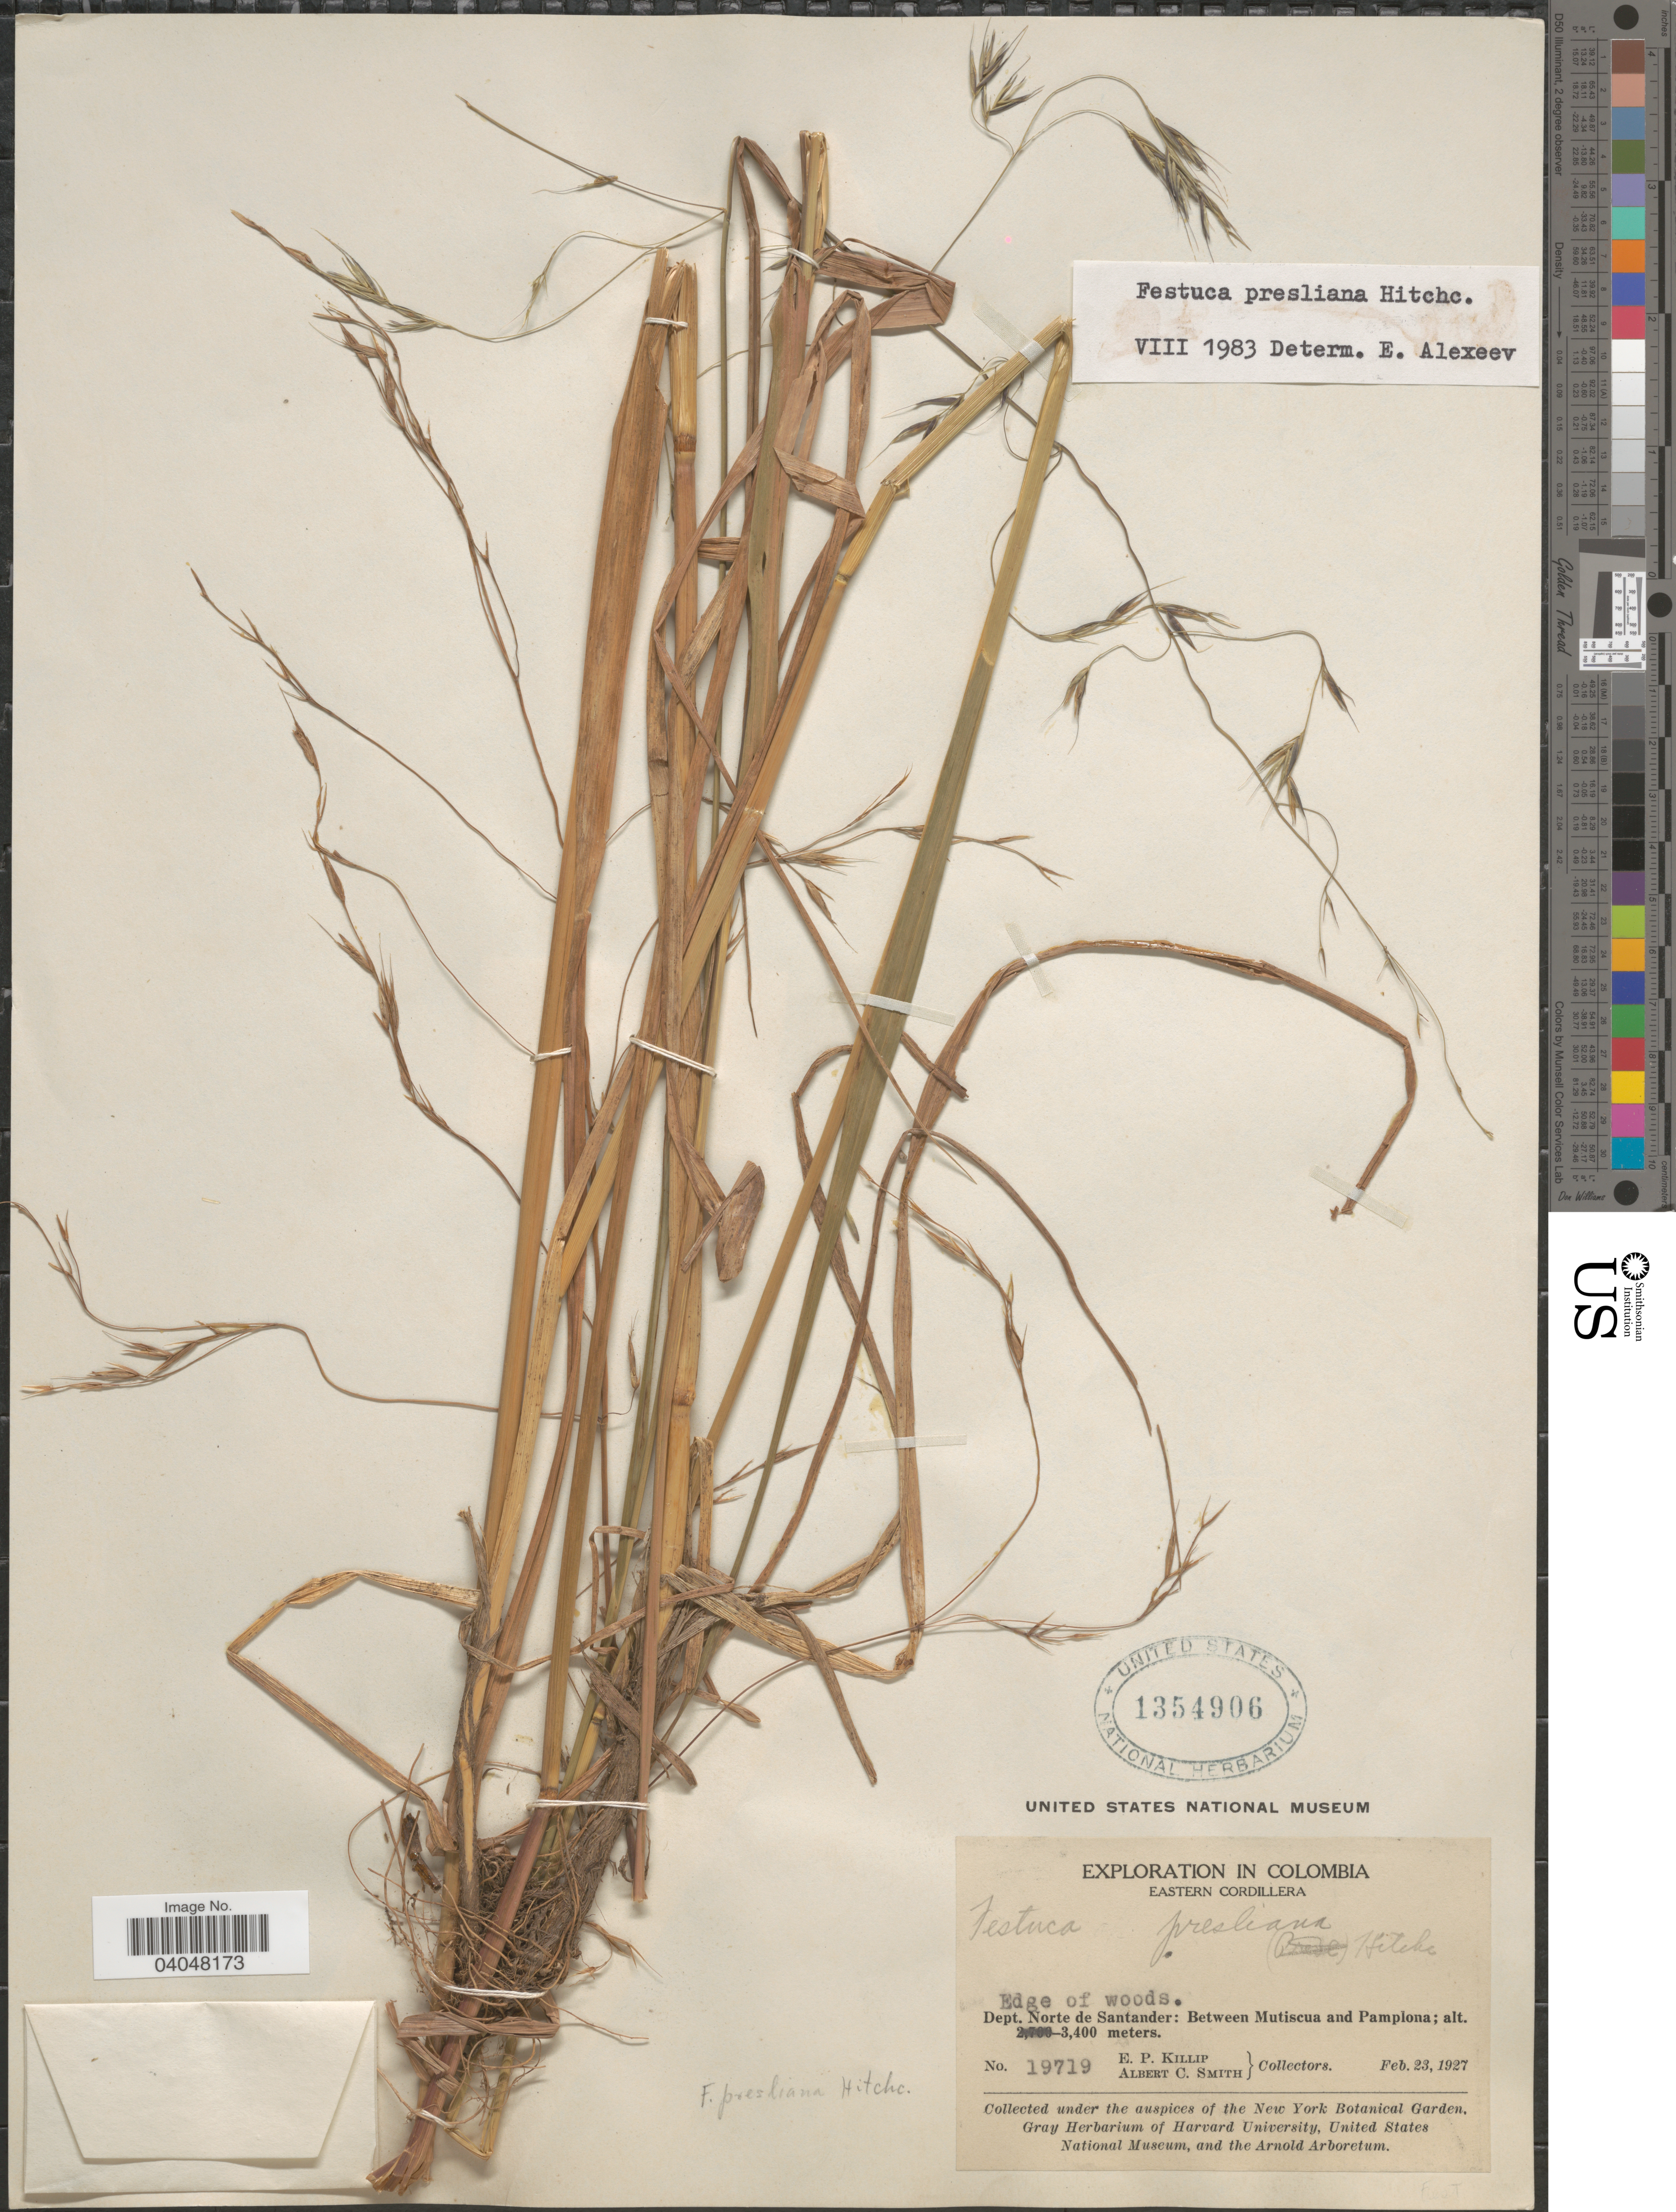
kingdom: Plantae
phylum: Tracheophyta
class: Liliopsida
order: Poales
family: Poaceae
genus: Festuca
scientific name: Festuca presliana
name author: Hitchc.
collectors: E. P. Killip & A. C. Smith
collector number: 19719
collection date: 1927-02-23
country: Colombia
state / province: Norte de Santander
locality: Eastern Cordillera. Dept. Norte de Santander: Between Mutiscua and Pamplona.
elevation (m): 3400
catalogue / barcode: US 1354906